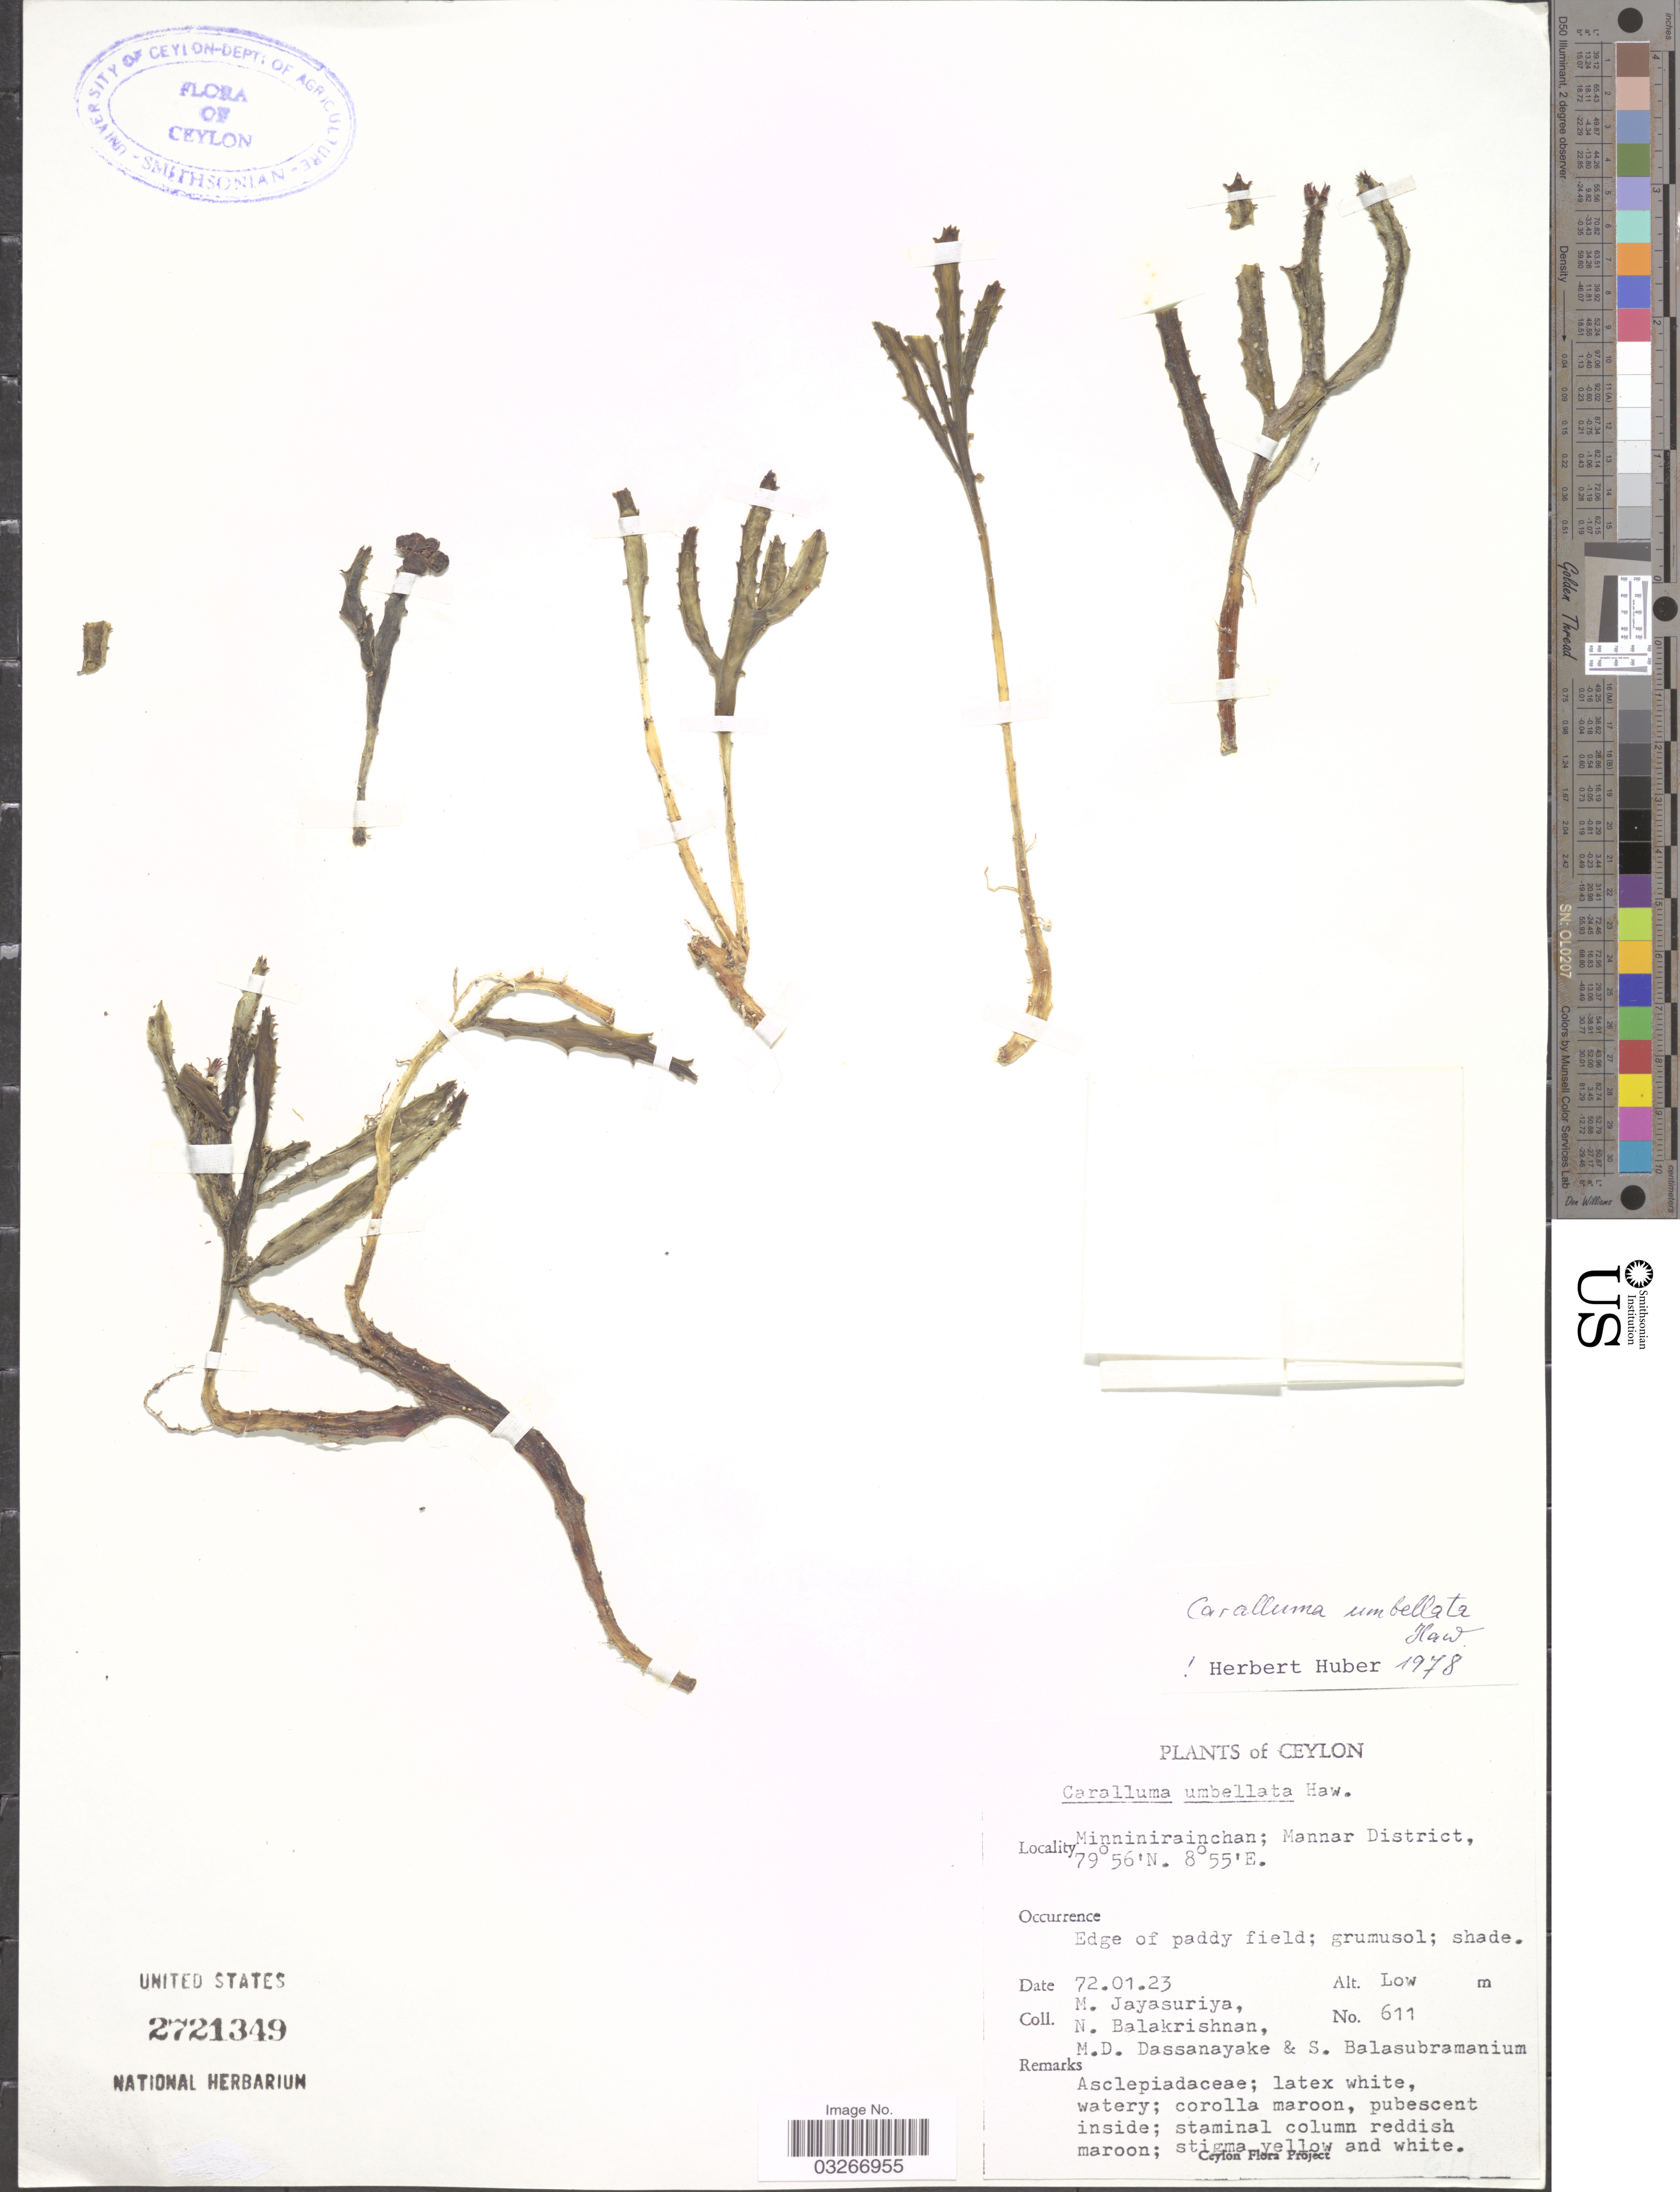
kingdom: Plantae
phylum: Tracheophyta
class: Magnoliopsida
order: Gentianales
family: Apocynaceae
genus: Caralluma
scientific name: Caralluma umbellata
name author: Haw.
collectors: M. Jayasuriya, N. Balakrishnan, M. D. Dassanayake & S. Balasubramanium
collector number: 611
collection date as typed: Transcribed d/m/y: 23/1/72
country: Sri Lanka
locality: Ceylon. Minninirainchan; Mannar District.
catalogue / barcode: US 2721349